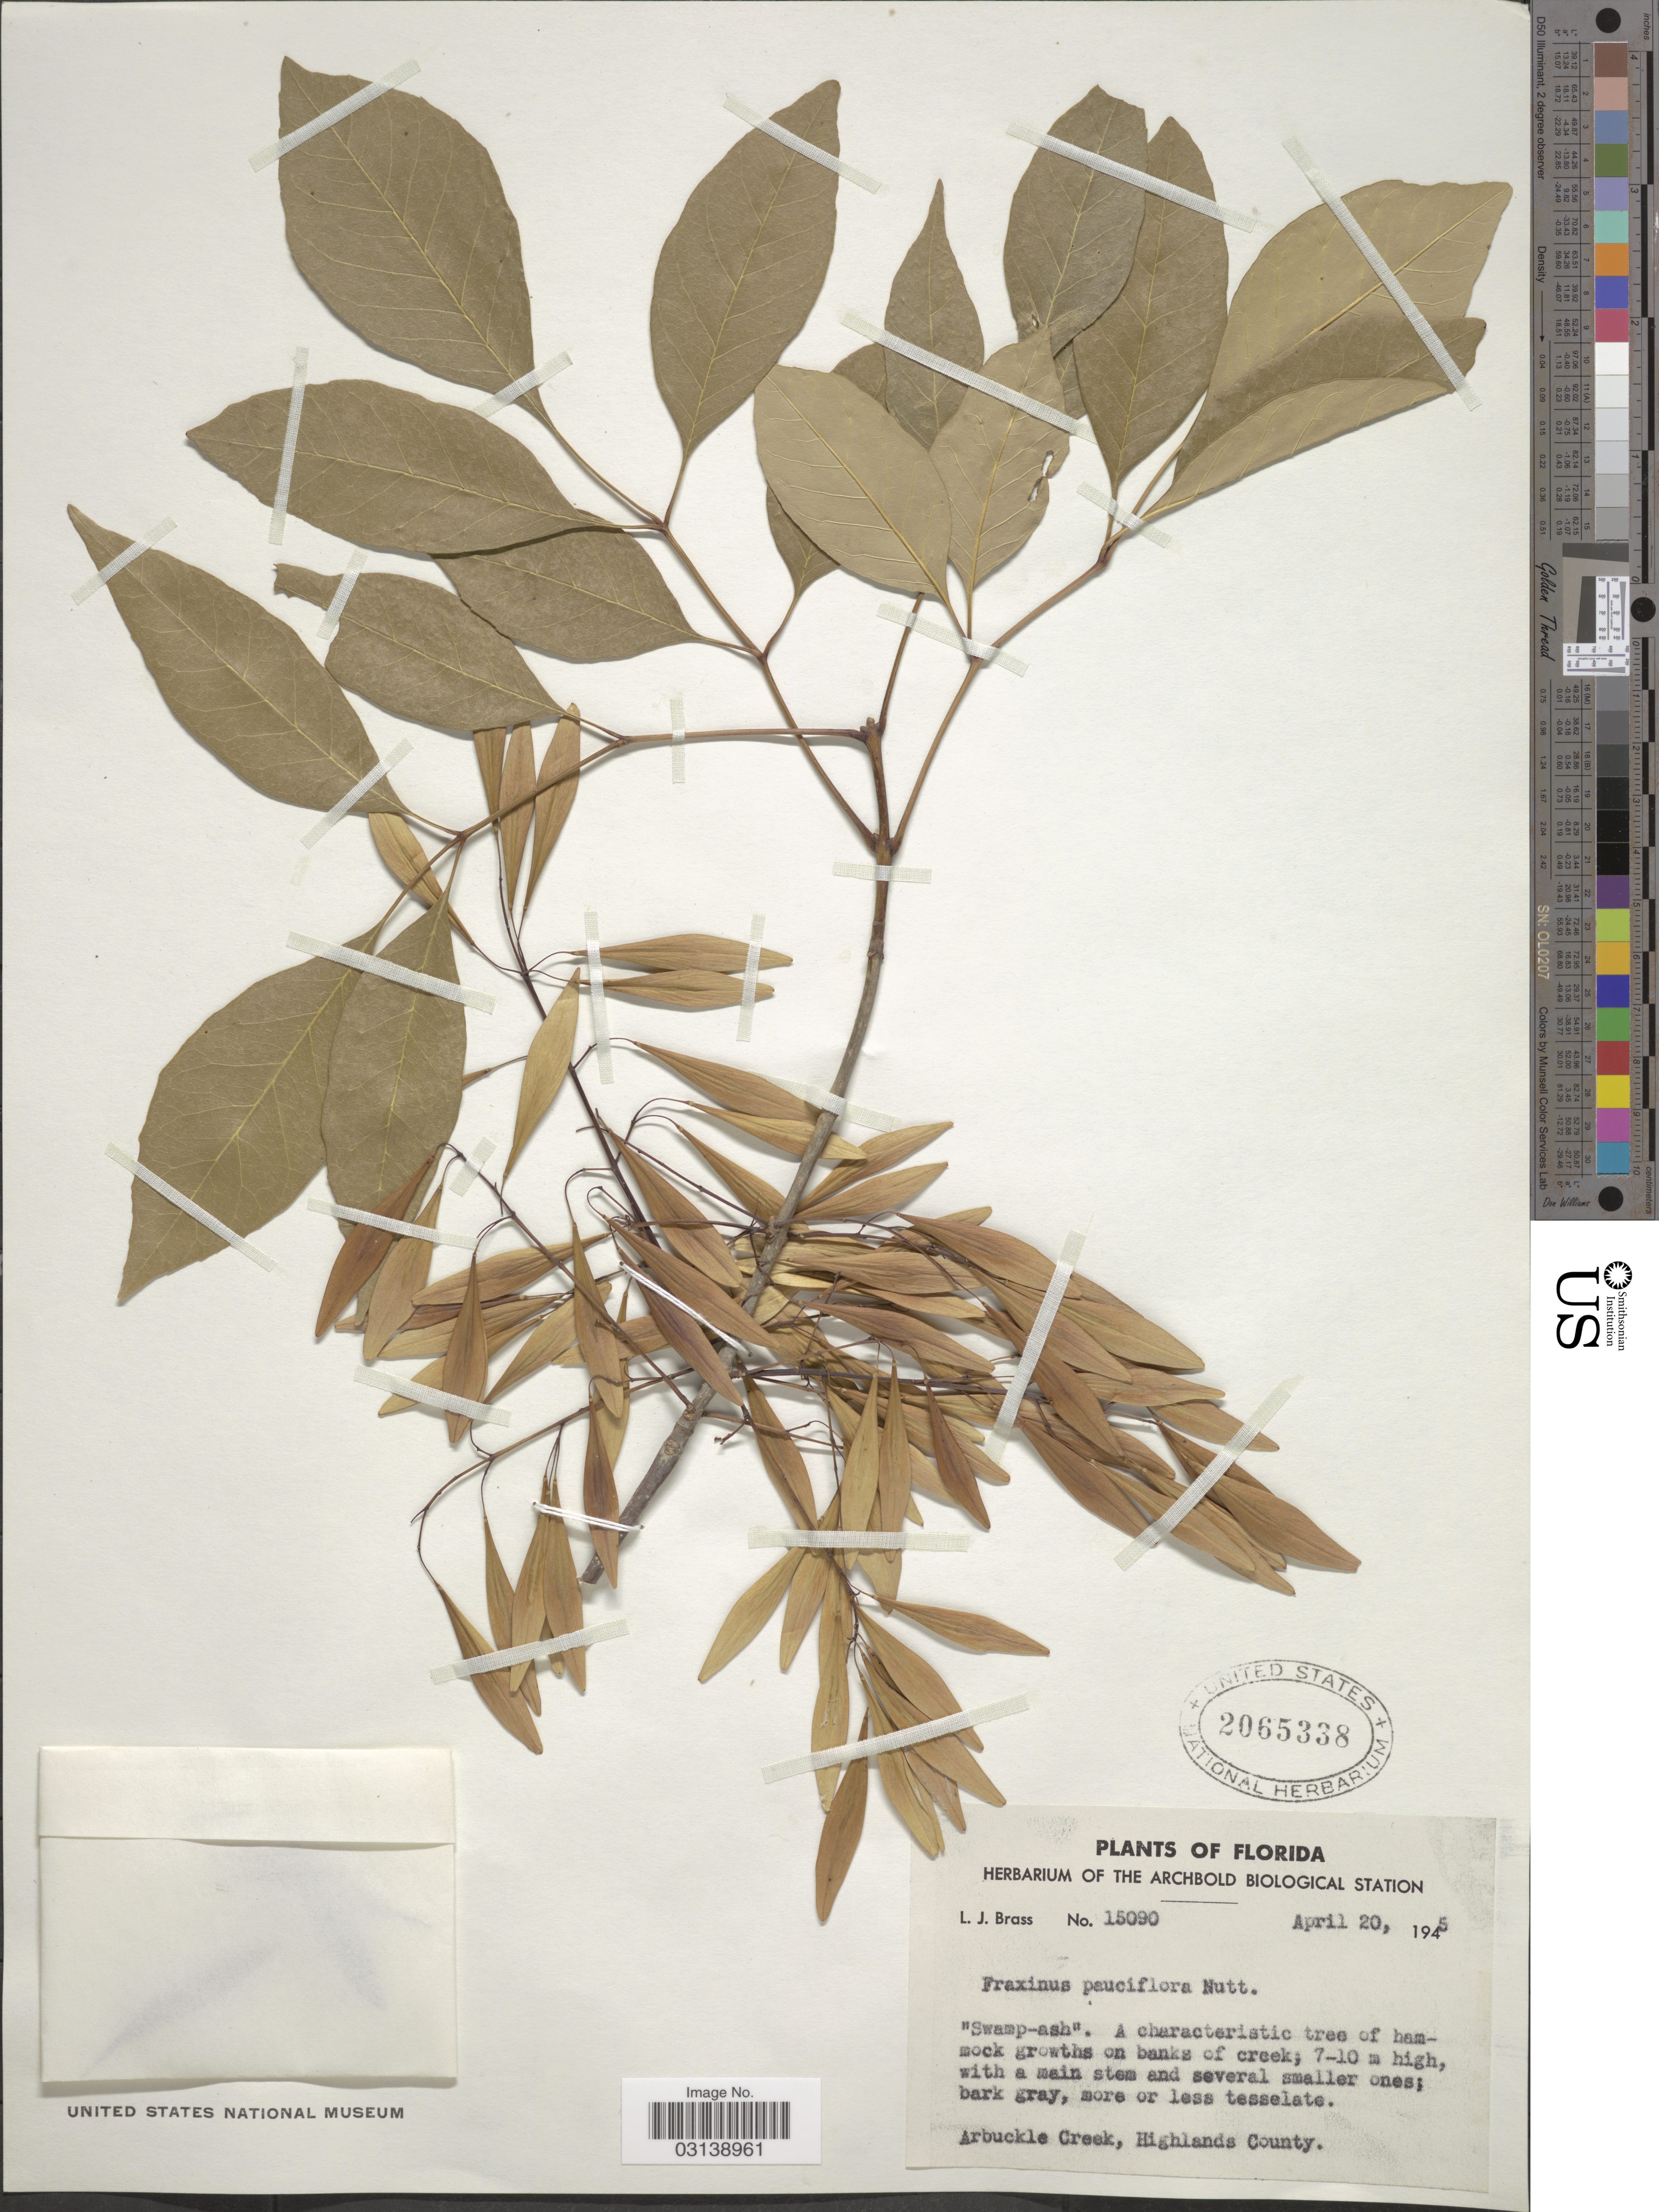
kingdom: Plantae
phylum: Tracheophyta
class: Magnoliopsida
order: Lamiales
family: Oleaceae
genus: Fraxinus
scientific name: Fraxinus pauciflora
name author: Nutt.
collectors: L. J. Brass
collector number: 15090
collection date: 1945-04-20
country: United States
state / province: Florida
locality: Arbuckle Creek, Highlands County.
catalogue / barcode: US 2065338